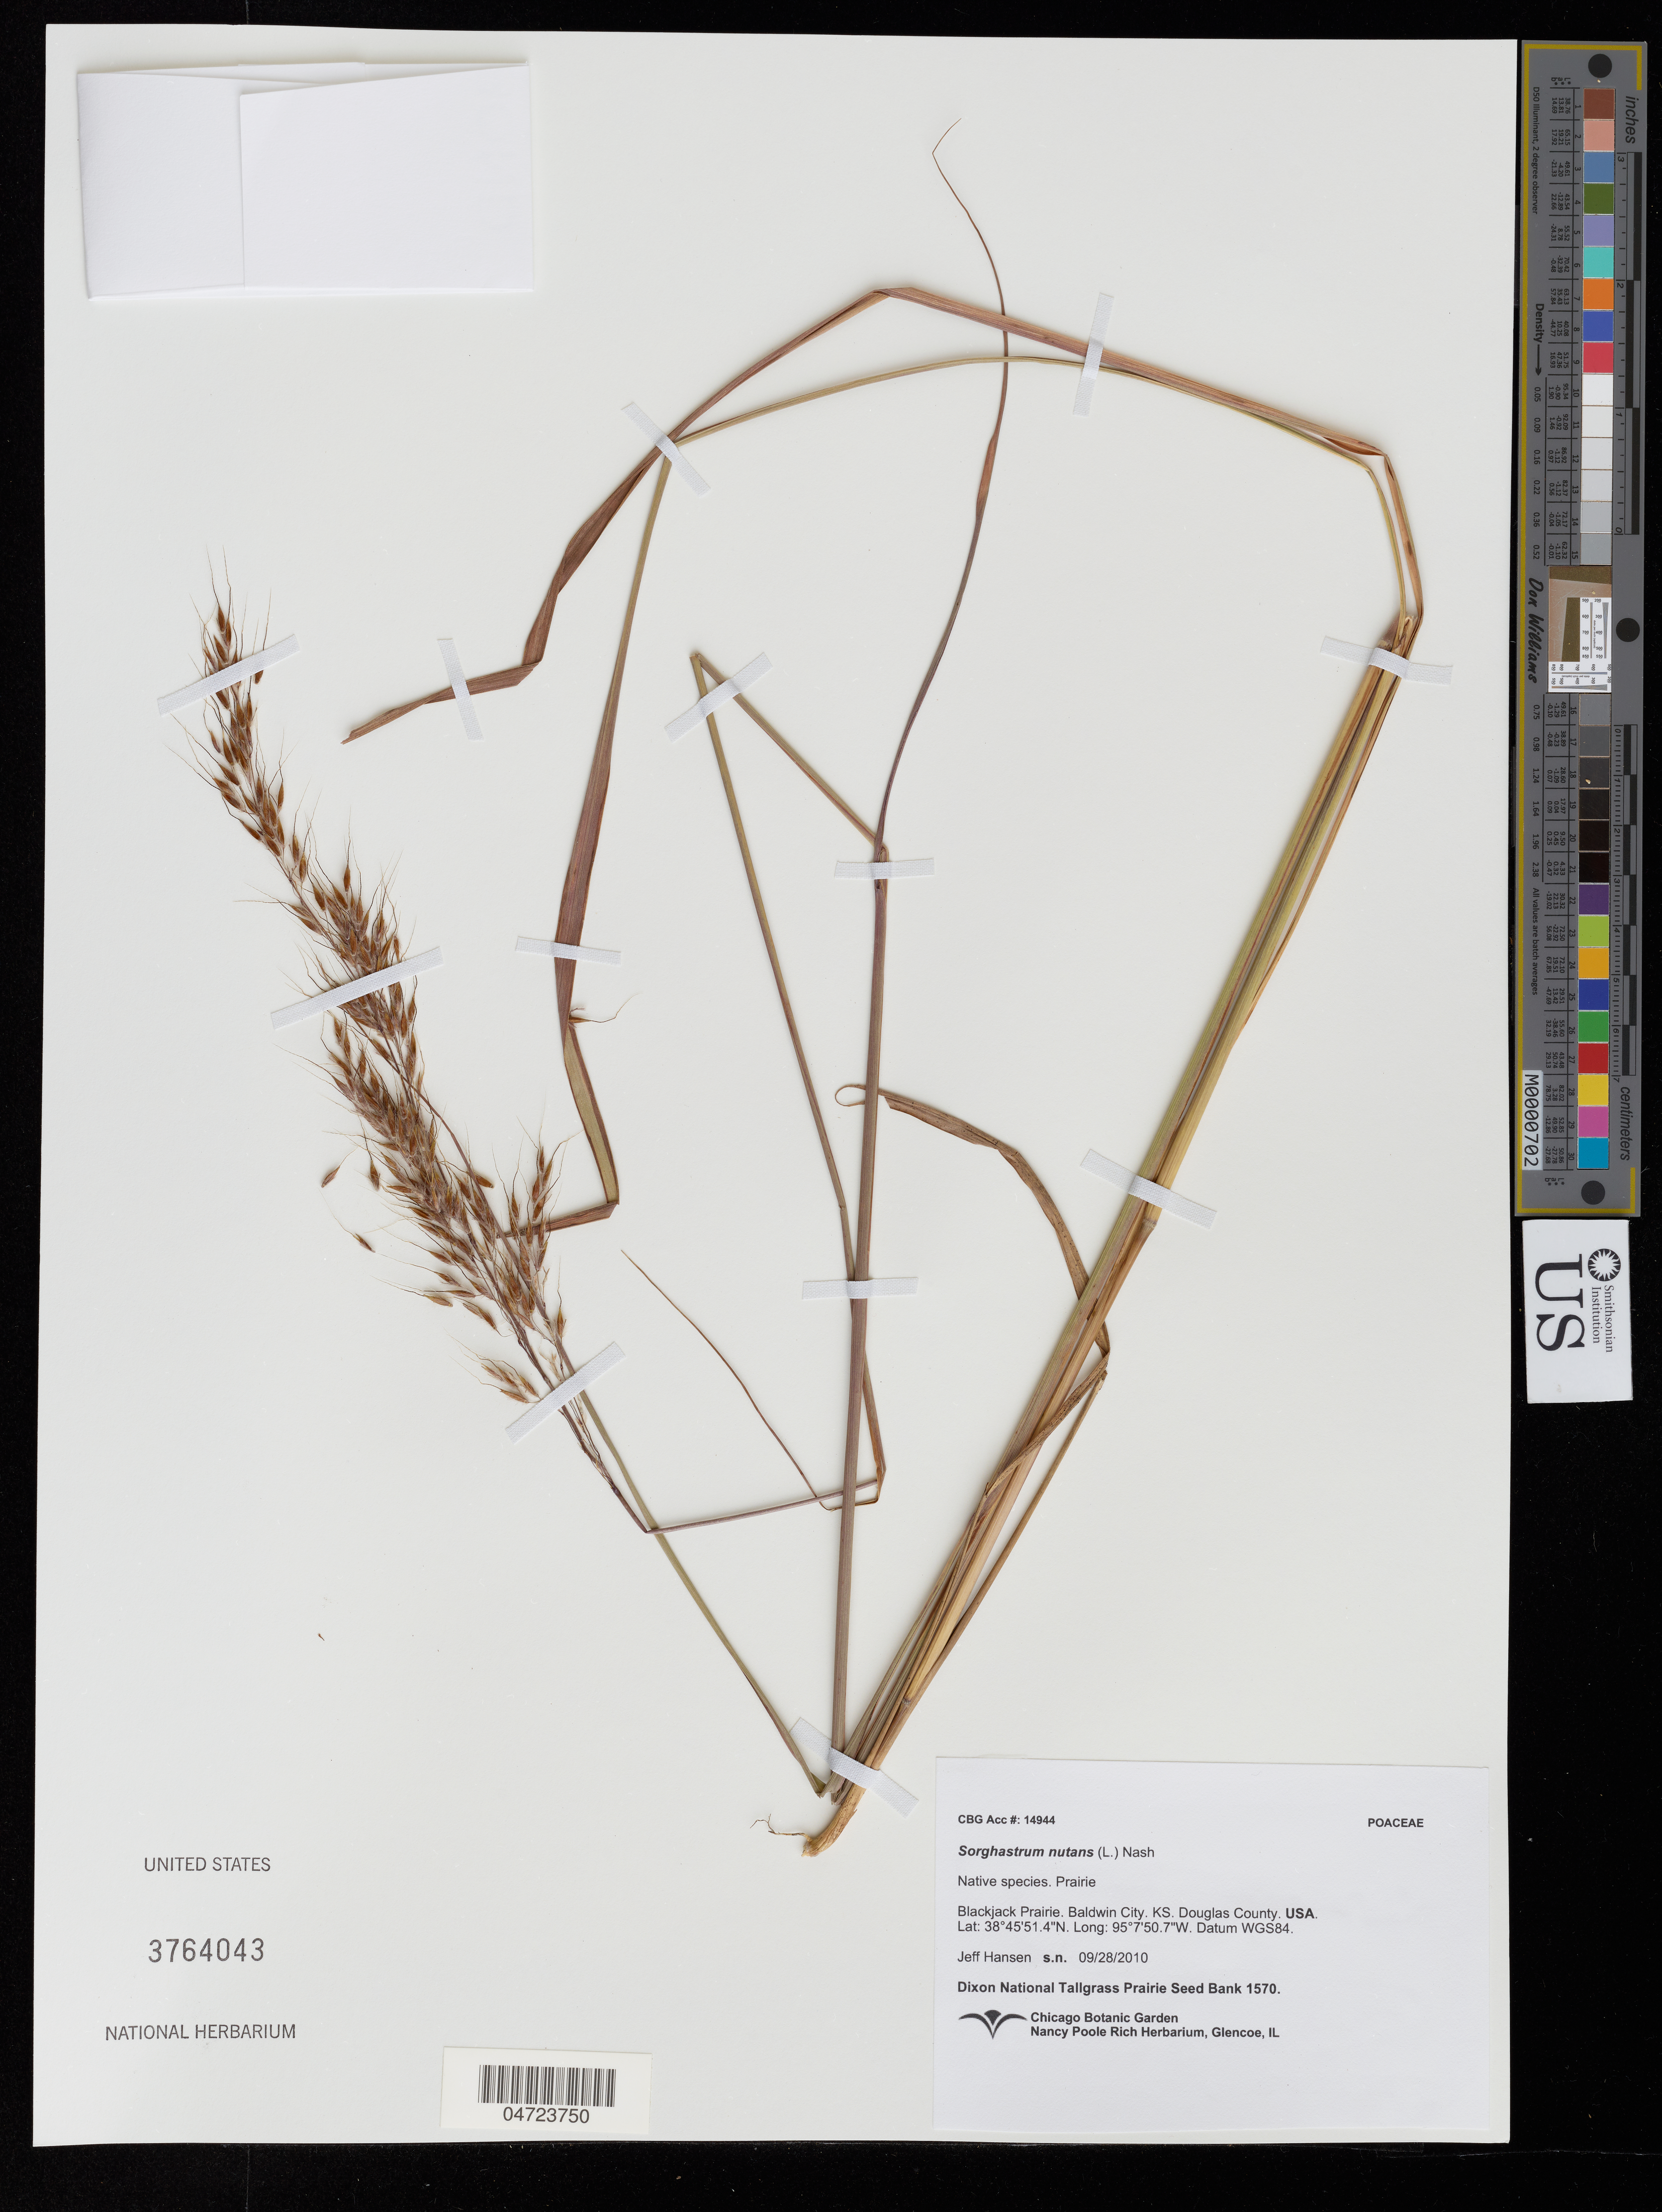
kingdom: Plantae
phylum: Tracheophyta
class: Liliopsida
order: Poales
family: Poaceae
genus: Sorghastrum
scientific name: Sorghastrum nutans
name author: (L.) Nash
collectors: J. Hansen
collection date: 2010-09-28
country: United States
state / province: Kansas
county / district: Douglas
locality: Blackjack Prairie. Baldwin City. KS. Douglas County.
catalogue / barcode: US 3764043